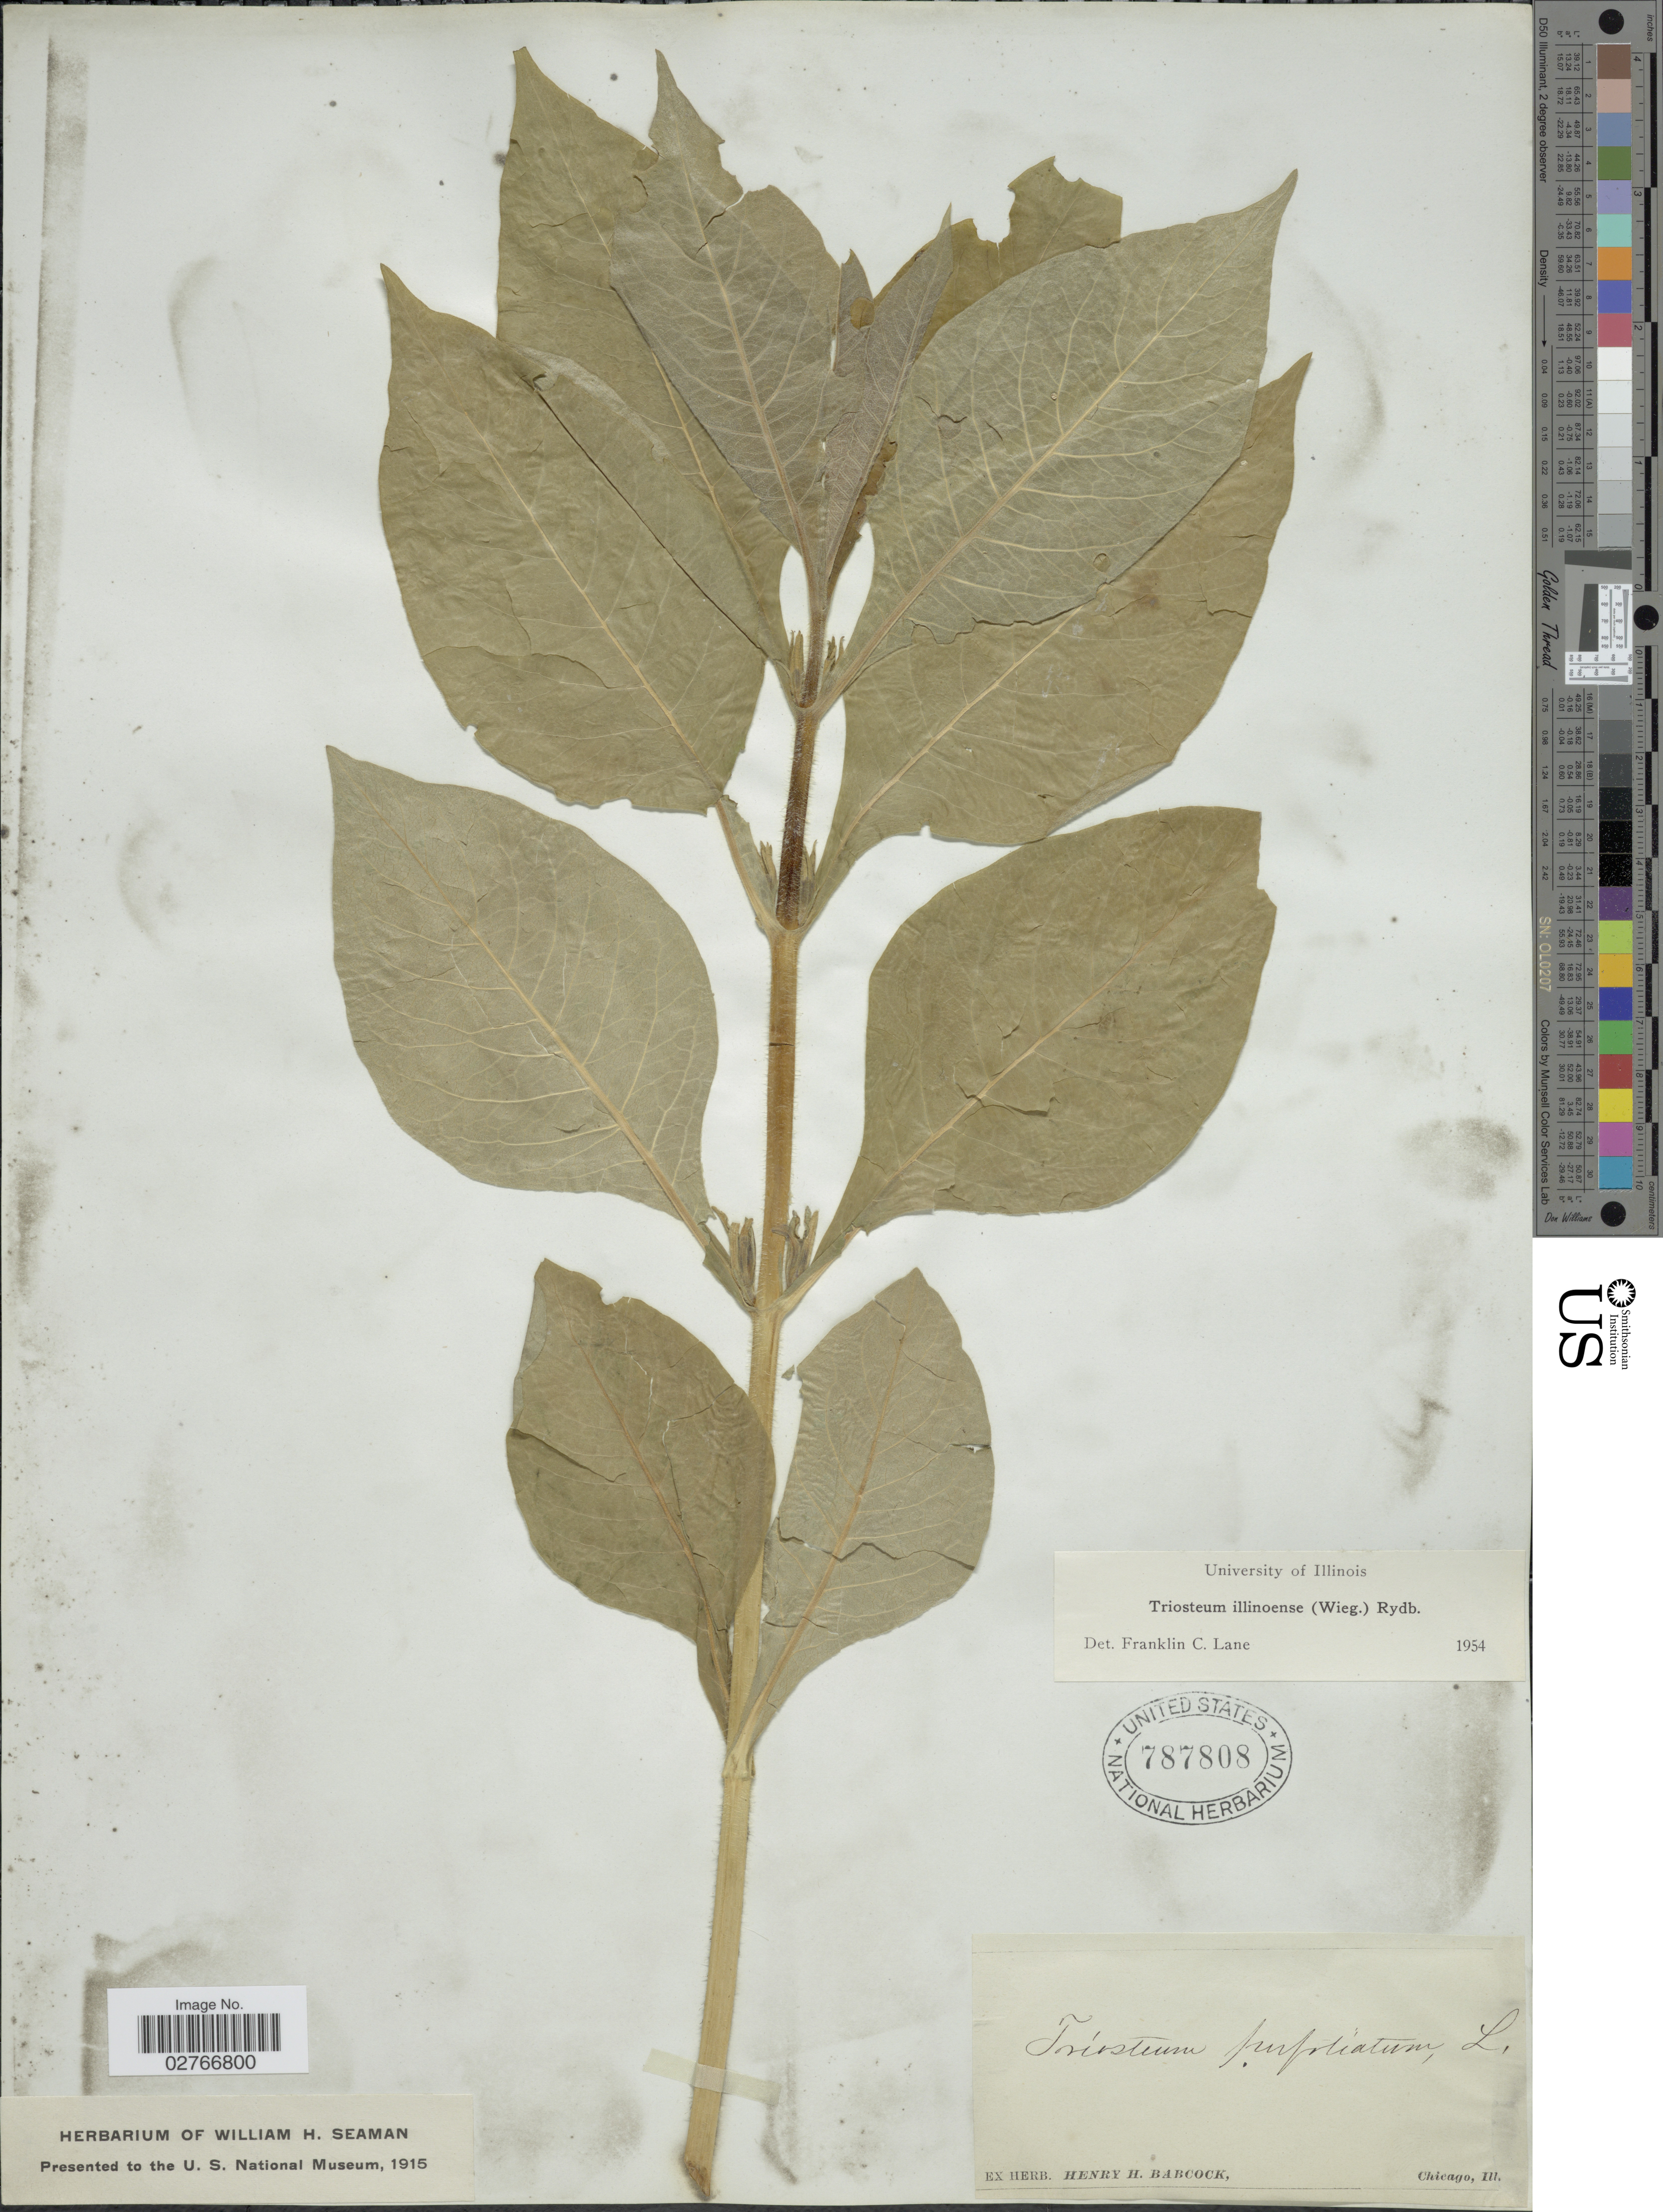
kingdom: Plantae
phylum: Tracheophyta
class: Magnoliopsida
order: Dipsacales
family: Caprifoliaceae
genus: Triosteum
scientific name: Triosteum illinoense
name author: (Wiegand) Rydb.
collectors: ex herb. Henry Homes Babcock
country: United States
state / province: Illinois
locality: Chicago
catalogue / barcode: US 787808